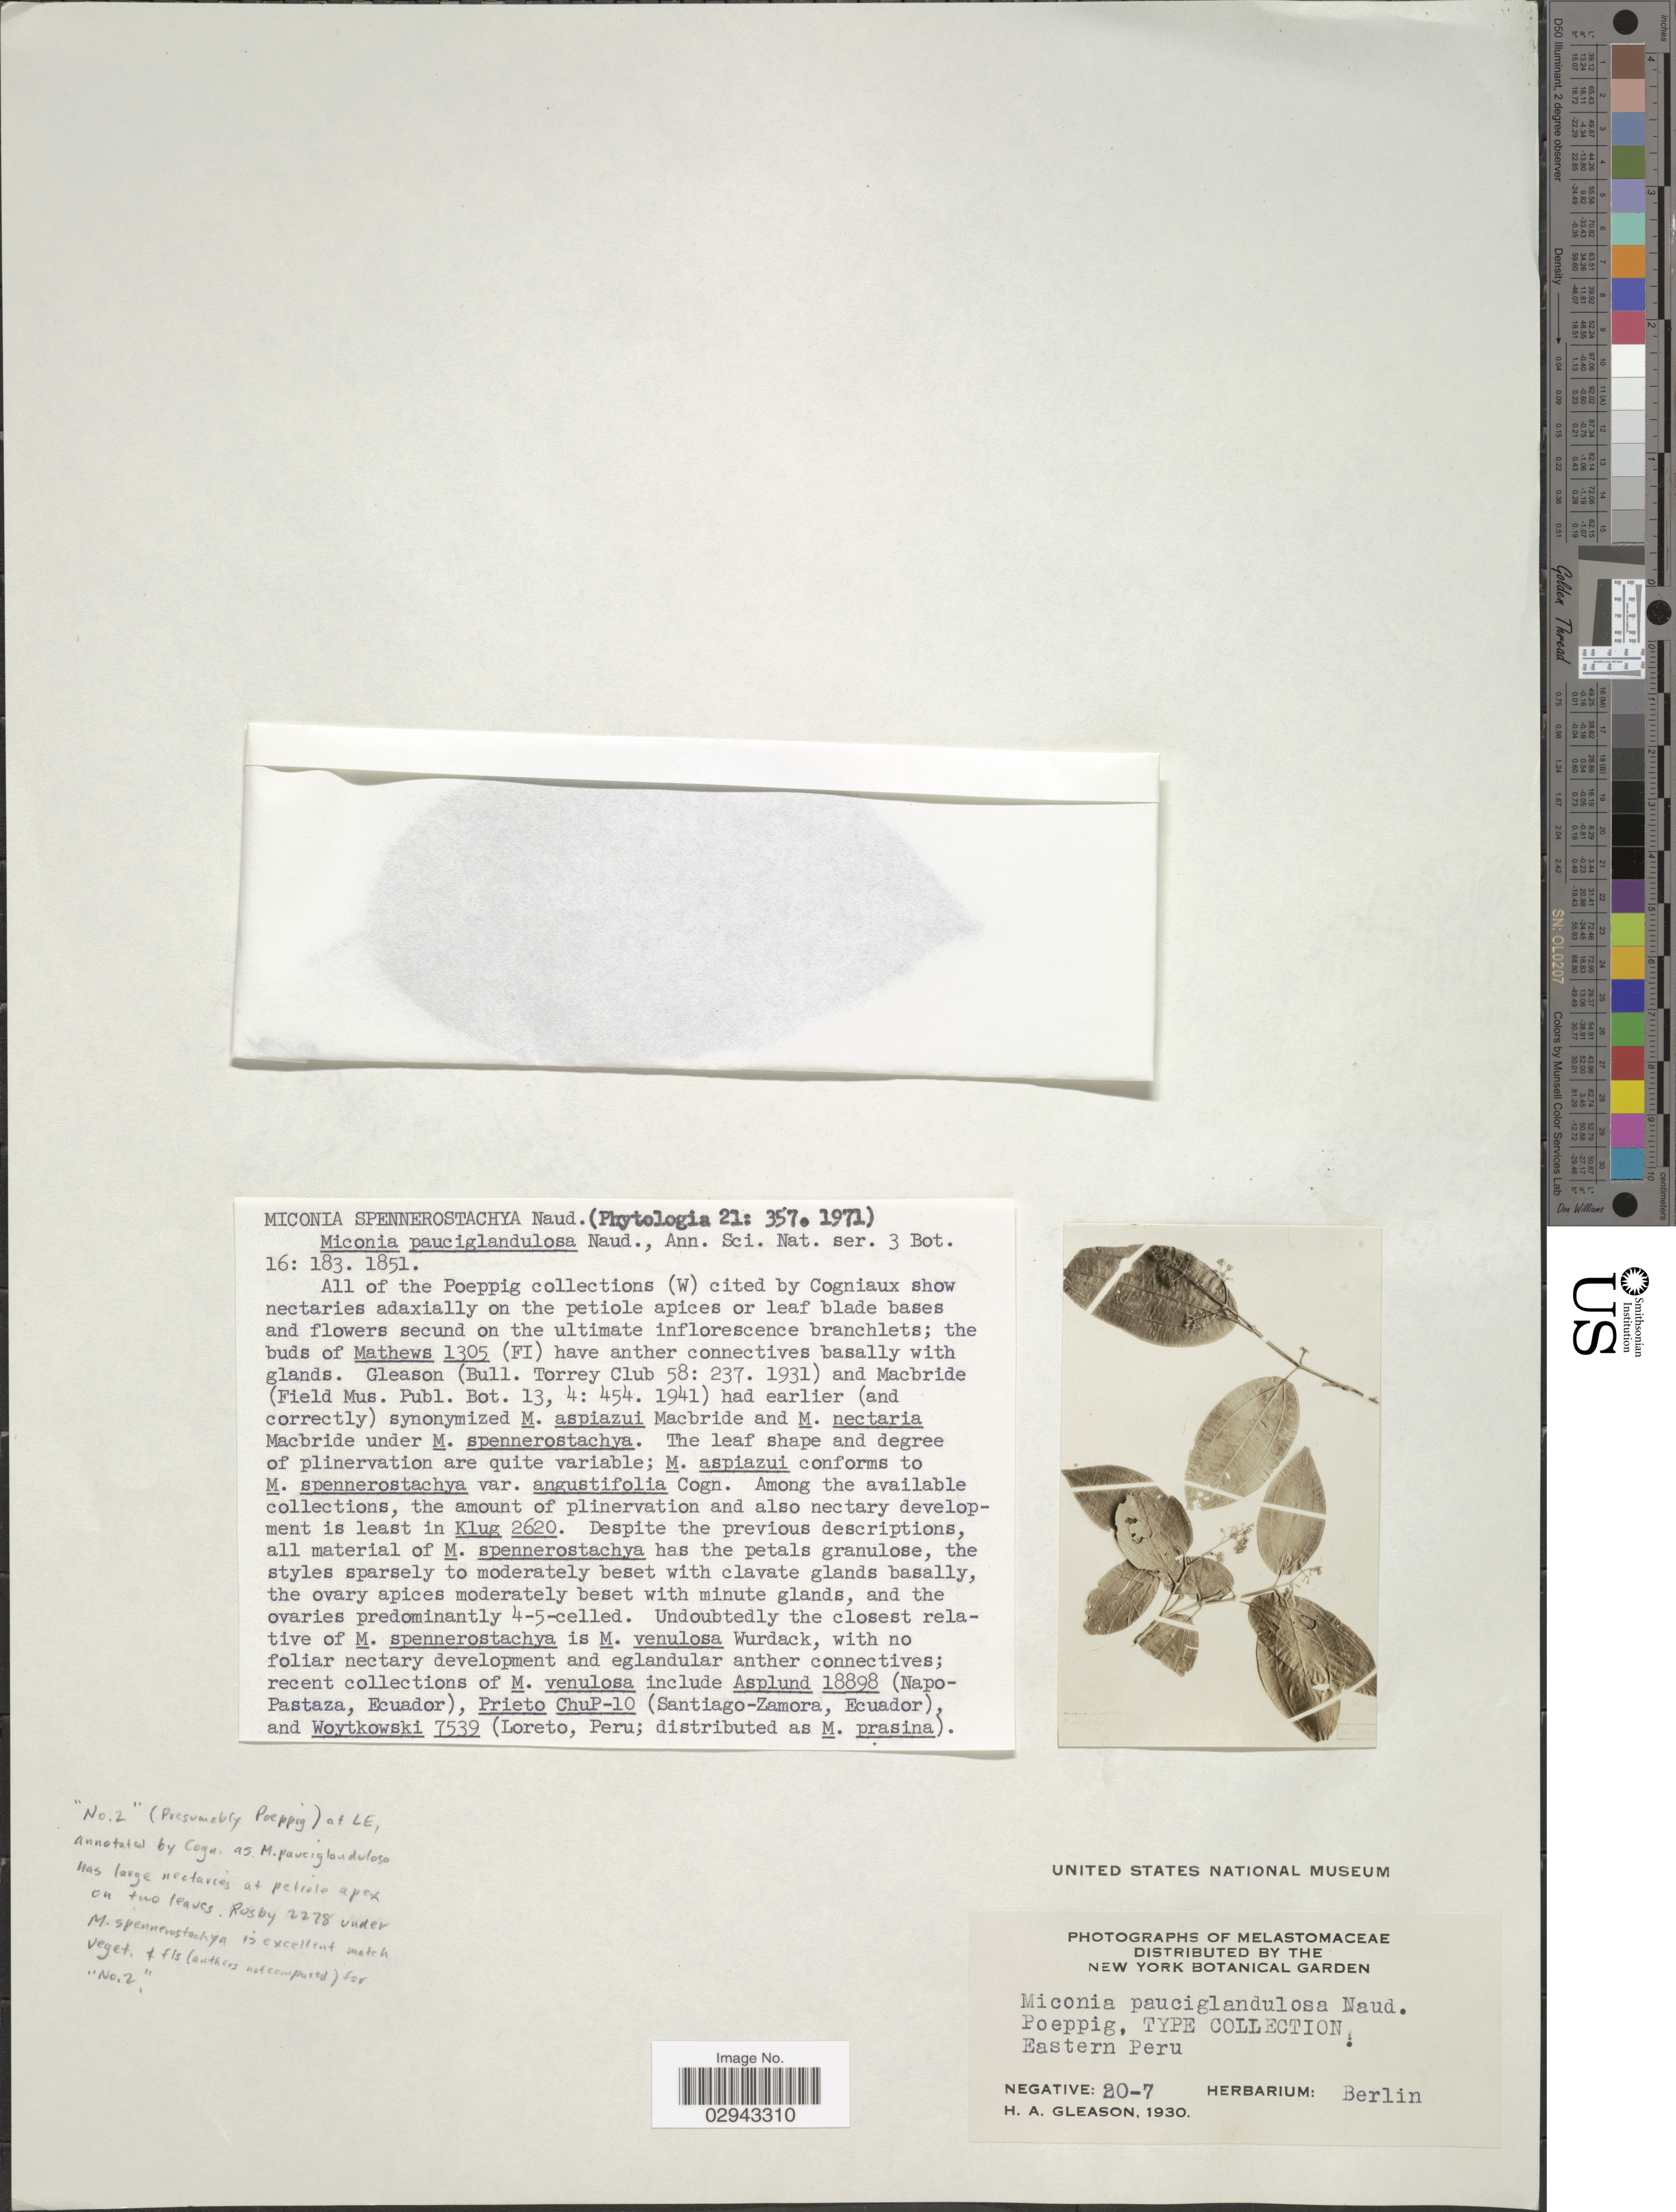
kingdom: Plantae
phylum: Tracheophyta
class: Magnoliopsida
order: Myrtales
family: Melastomataceae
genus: Miconia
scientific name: Miconia pauciglandulosa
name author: Naudin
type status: Type Collection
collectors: E. F. Poeppig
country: Peru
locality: Eastern Peru.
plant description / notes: Photograph and fragmentary material of type specimen ex herb. Berlin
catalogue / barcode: US 3726777